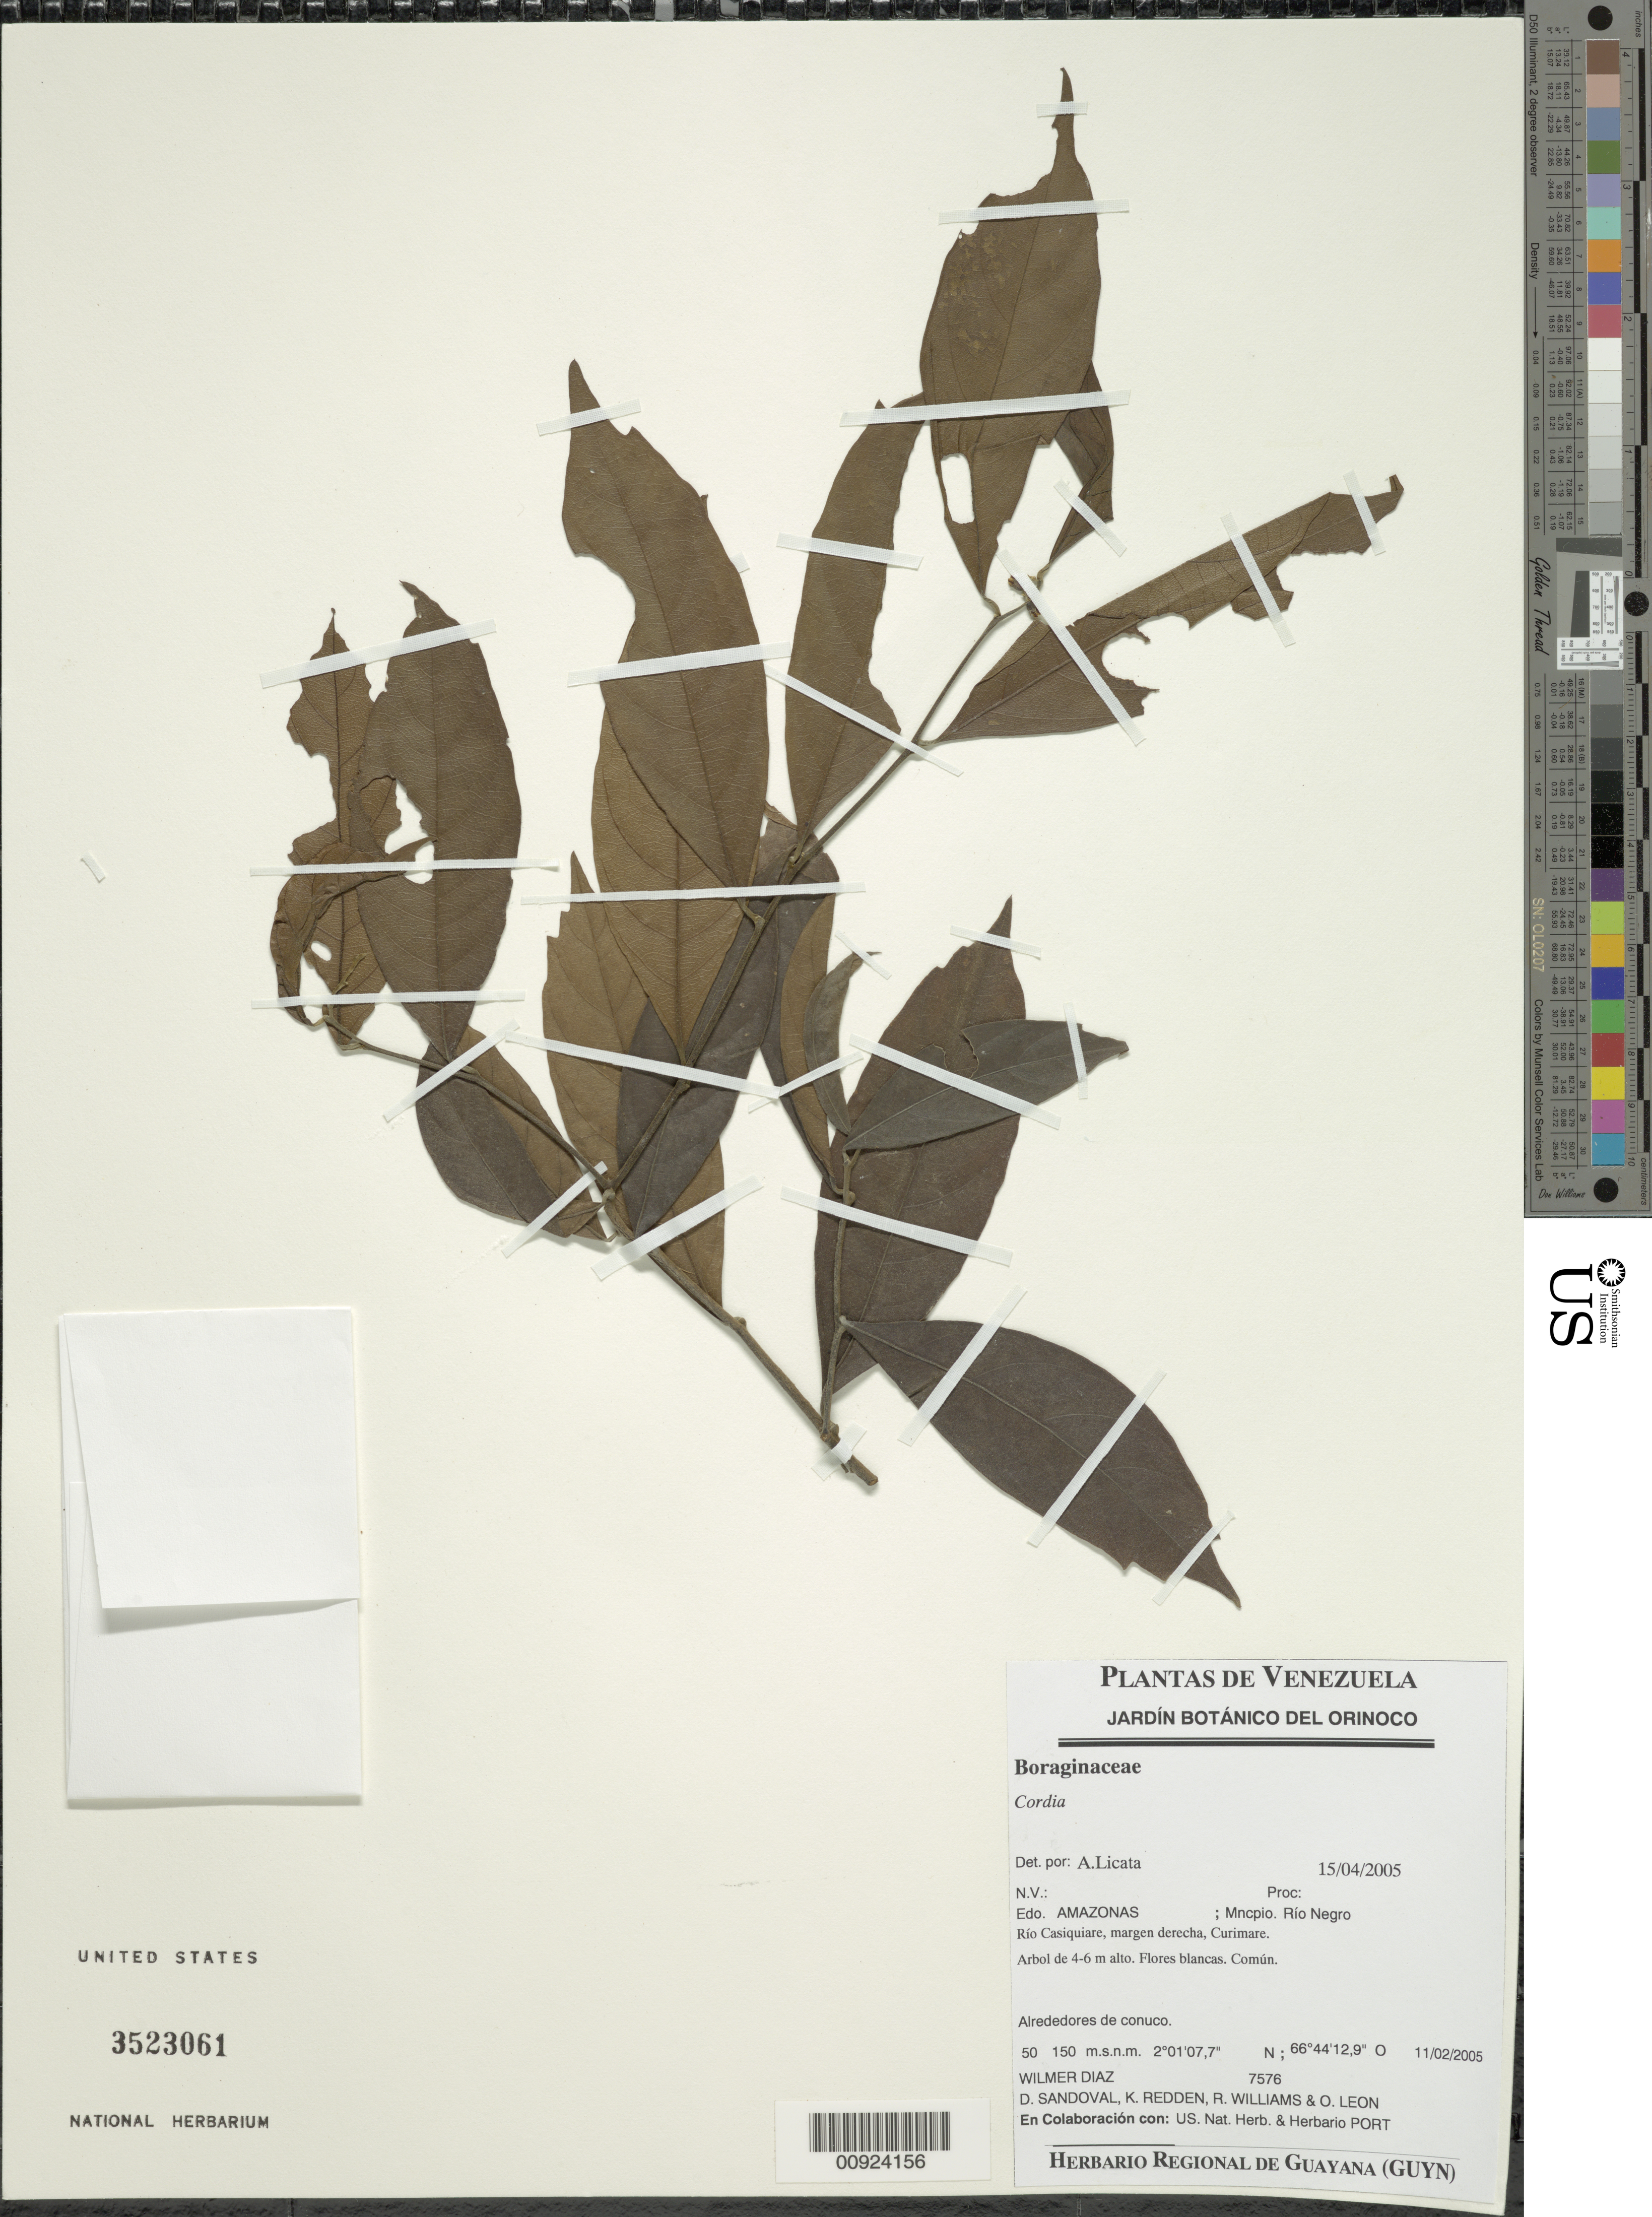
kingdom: Plantae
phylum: Tracheophyta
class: Magnoliopsida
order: Boraginales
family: Cordiaceae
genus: Cordia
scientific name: Cordia naidophila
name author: I.M. Johnst.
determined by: Licata, A., (PORT), Univ. Nac. Exp. de los Llanos Ezequiel Zamora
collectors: W. Díaz P., D. Sandoval, K. M. Redden, R. Williams & O. León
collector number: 7576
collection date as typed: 15-Apr-05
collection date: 2005-04-15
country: Venezuela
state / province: Amazonas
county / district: Río Negro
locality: Río Casiquaire, margen derecha, Curimare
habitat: Alrededores de conuco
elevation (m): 50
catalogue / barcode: US 3523061